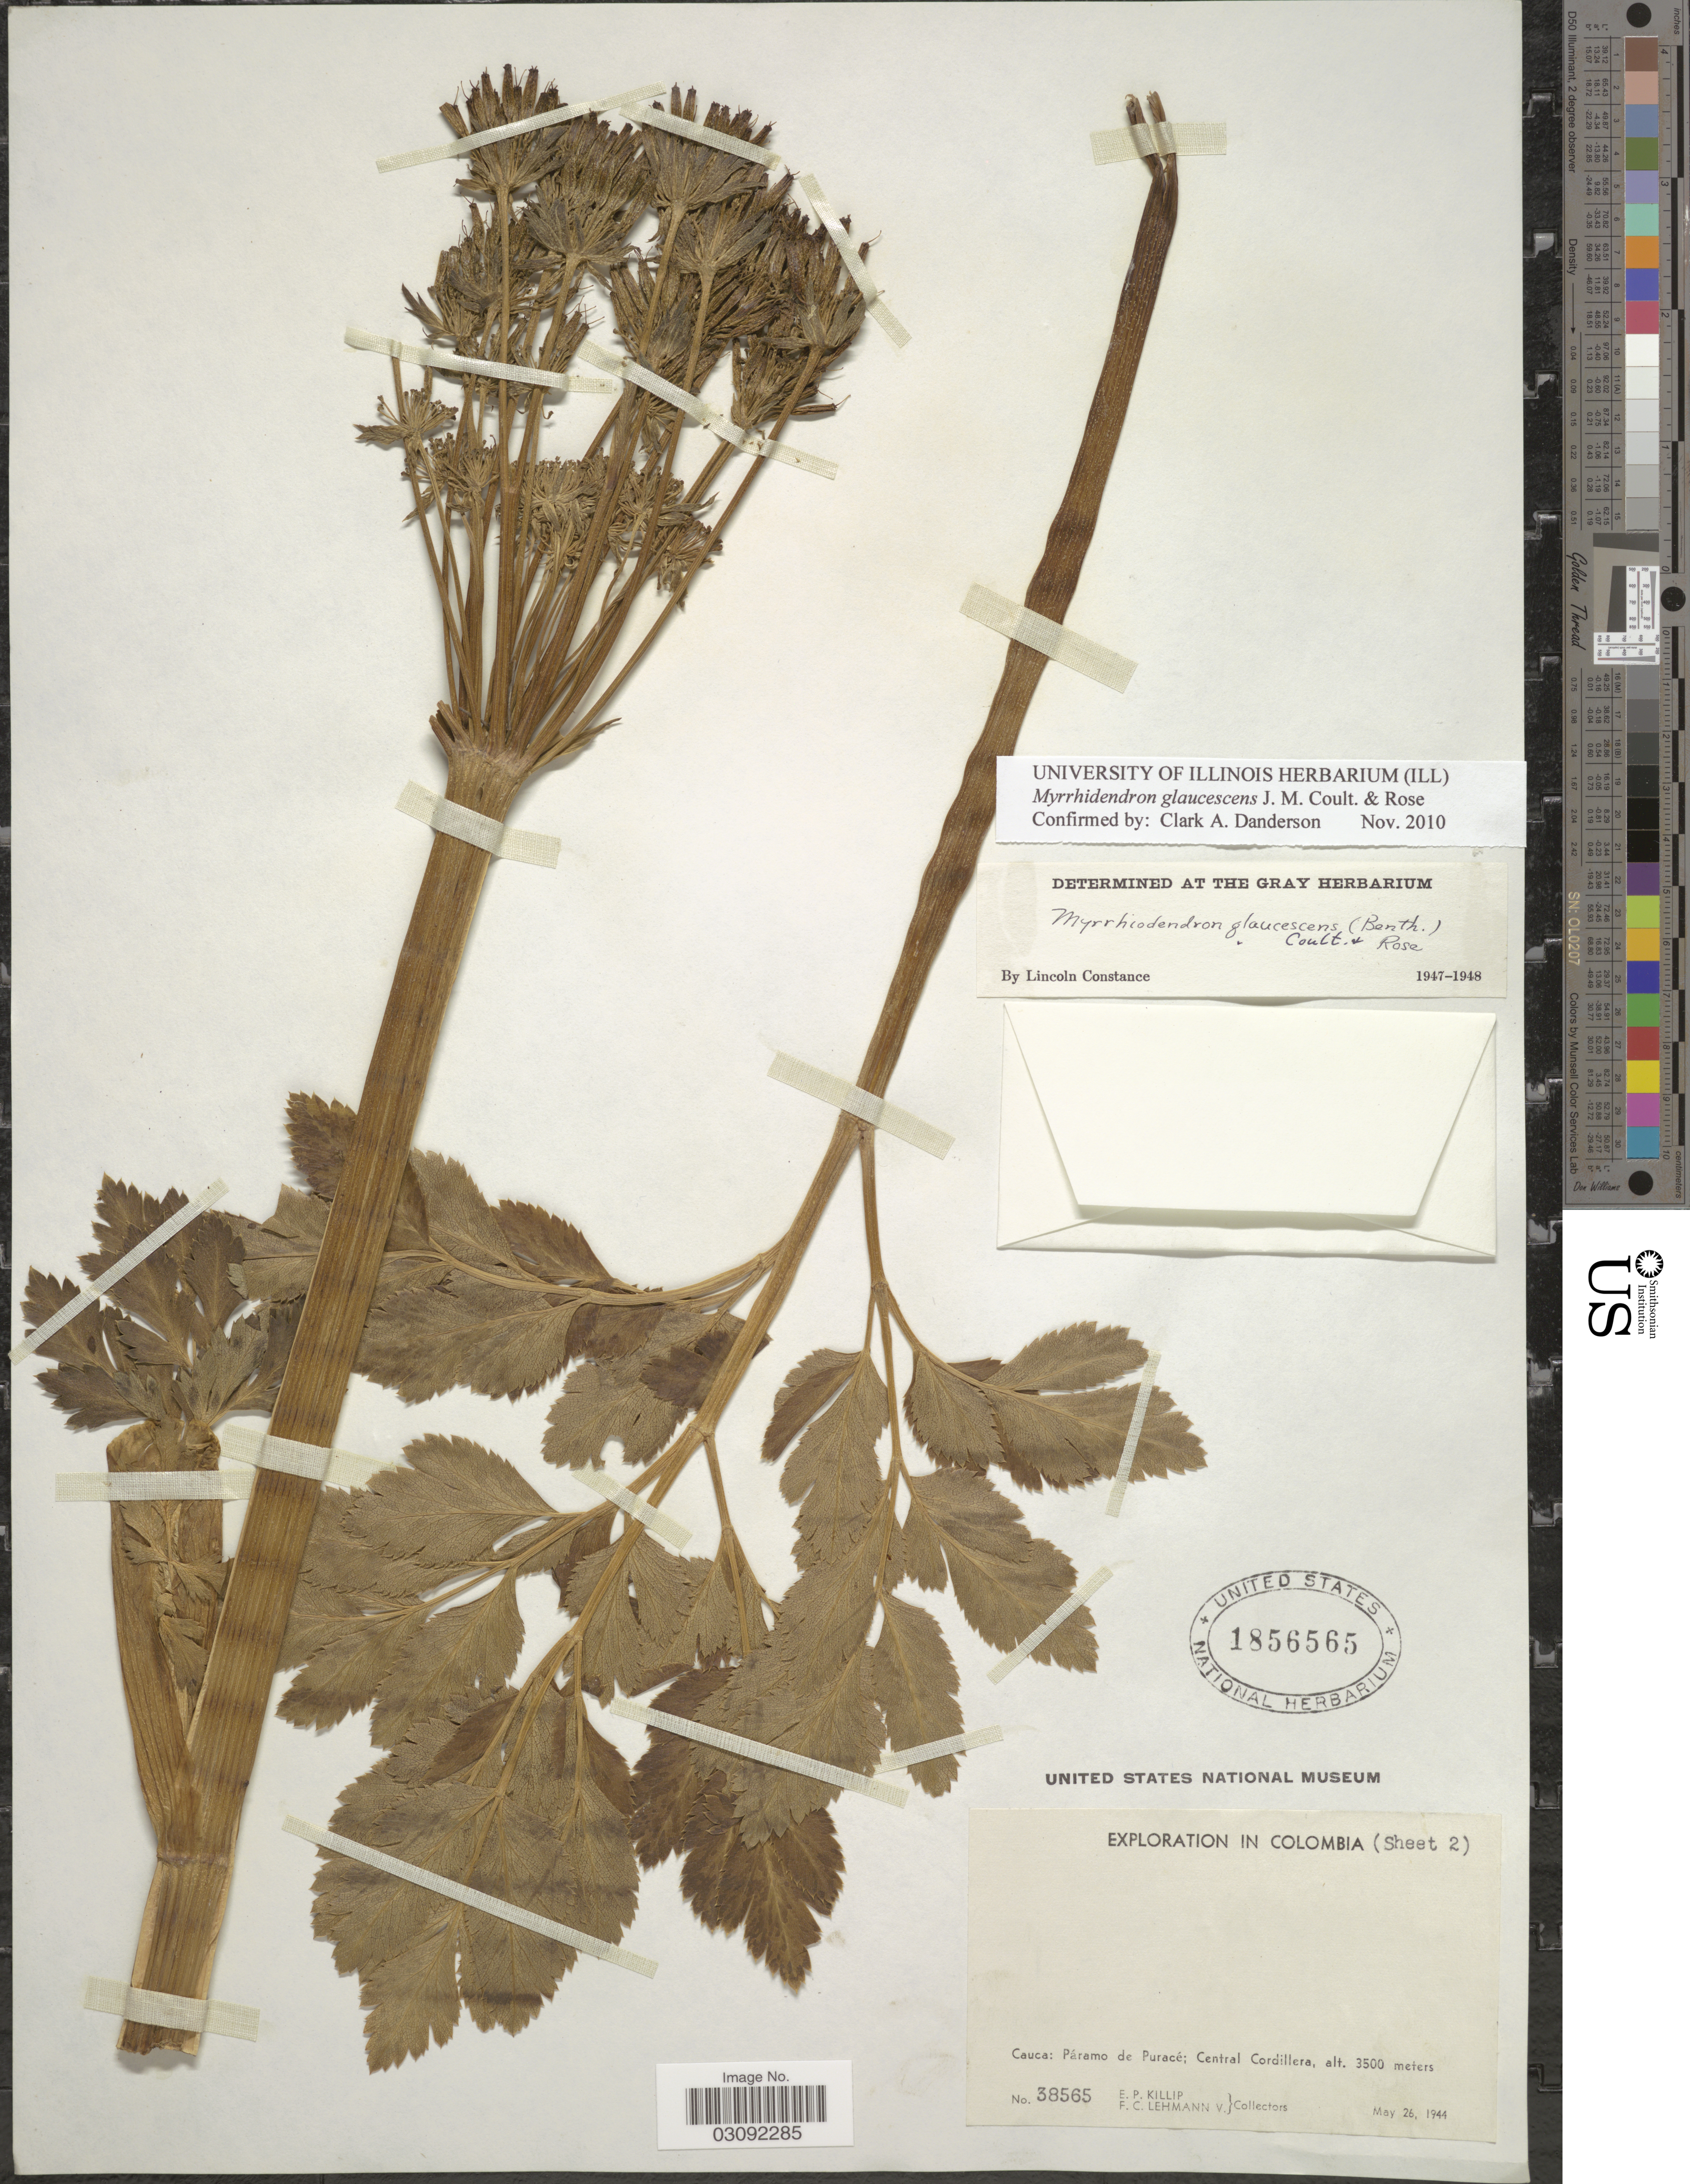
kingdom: Plantae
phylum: Tracheophyta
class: Magnoliopsida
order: Apiales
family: Apiaceae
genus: Myrrhidendron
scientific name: Myrrhidendron glaucescens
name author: (Benth.) J.M. Coult. & Rose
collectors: E. P. Killip & F. Lehmann v.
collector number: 38565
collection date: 1944-05-26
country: Colombia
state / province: Cauca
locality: Páramo de Puracé; Central Cordillera.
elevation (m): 3500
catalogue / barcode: US 1856565